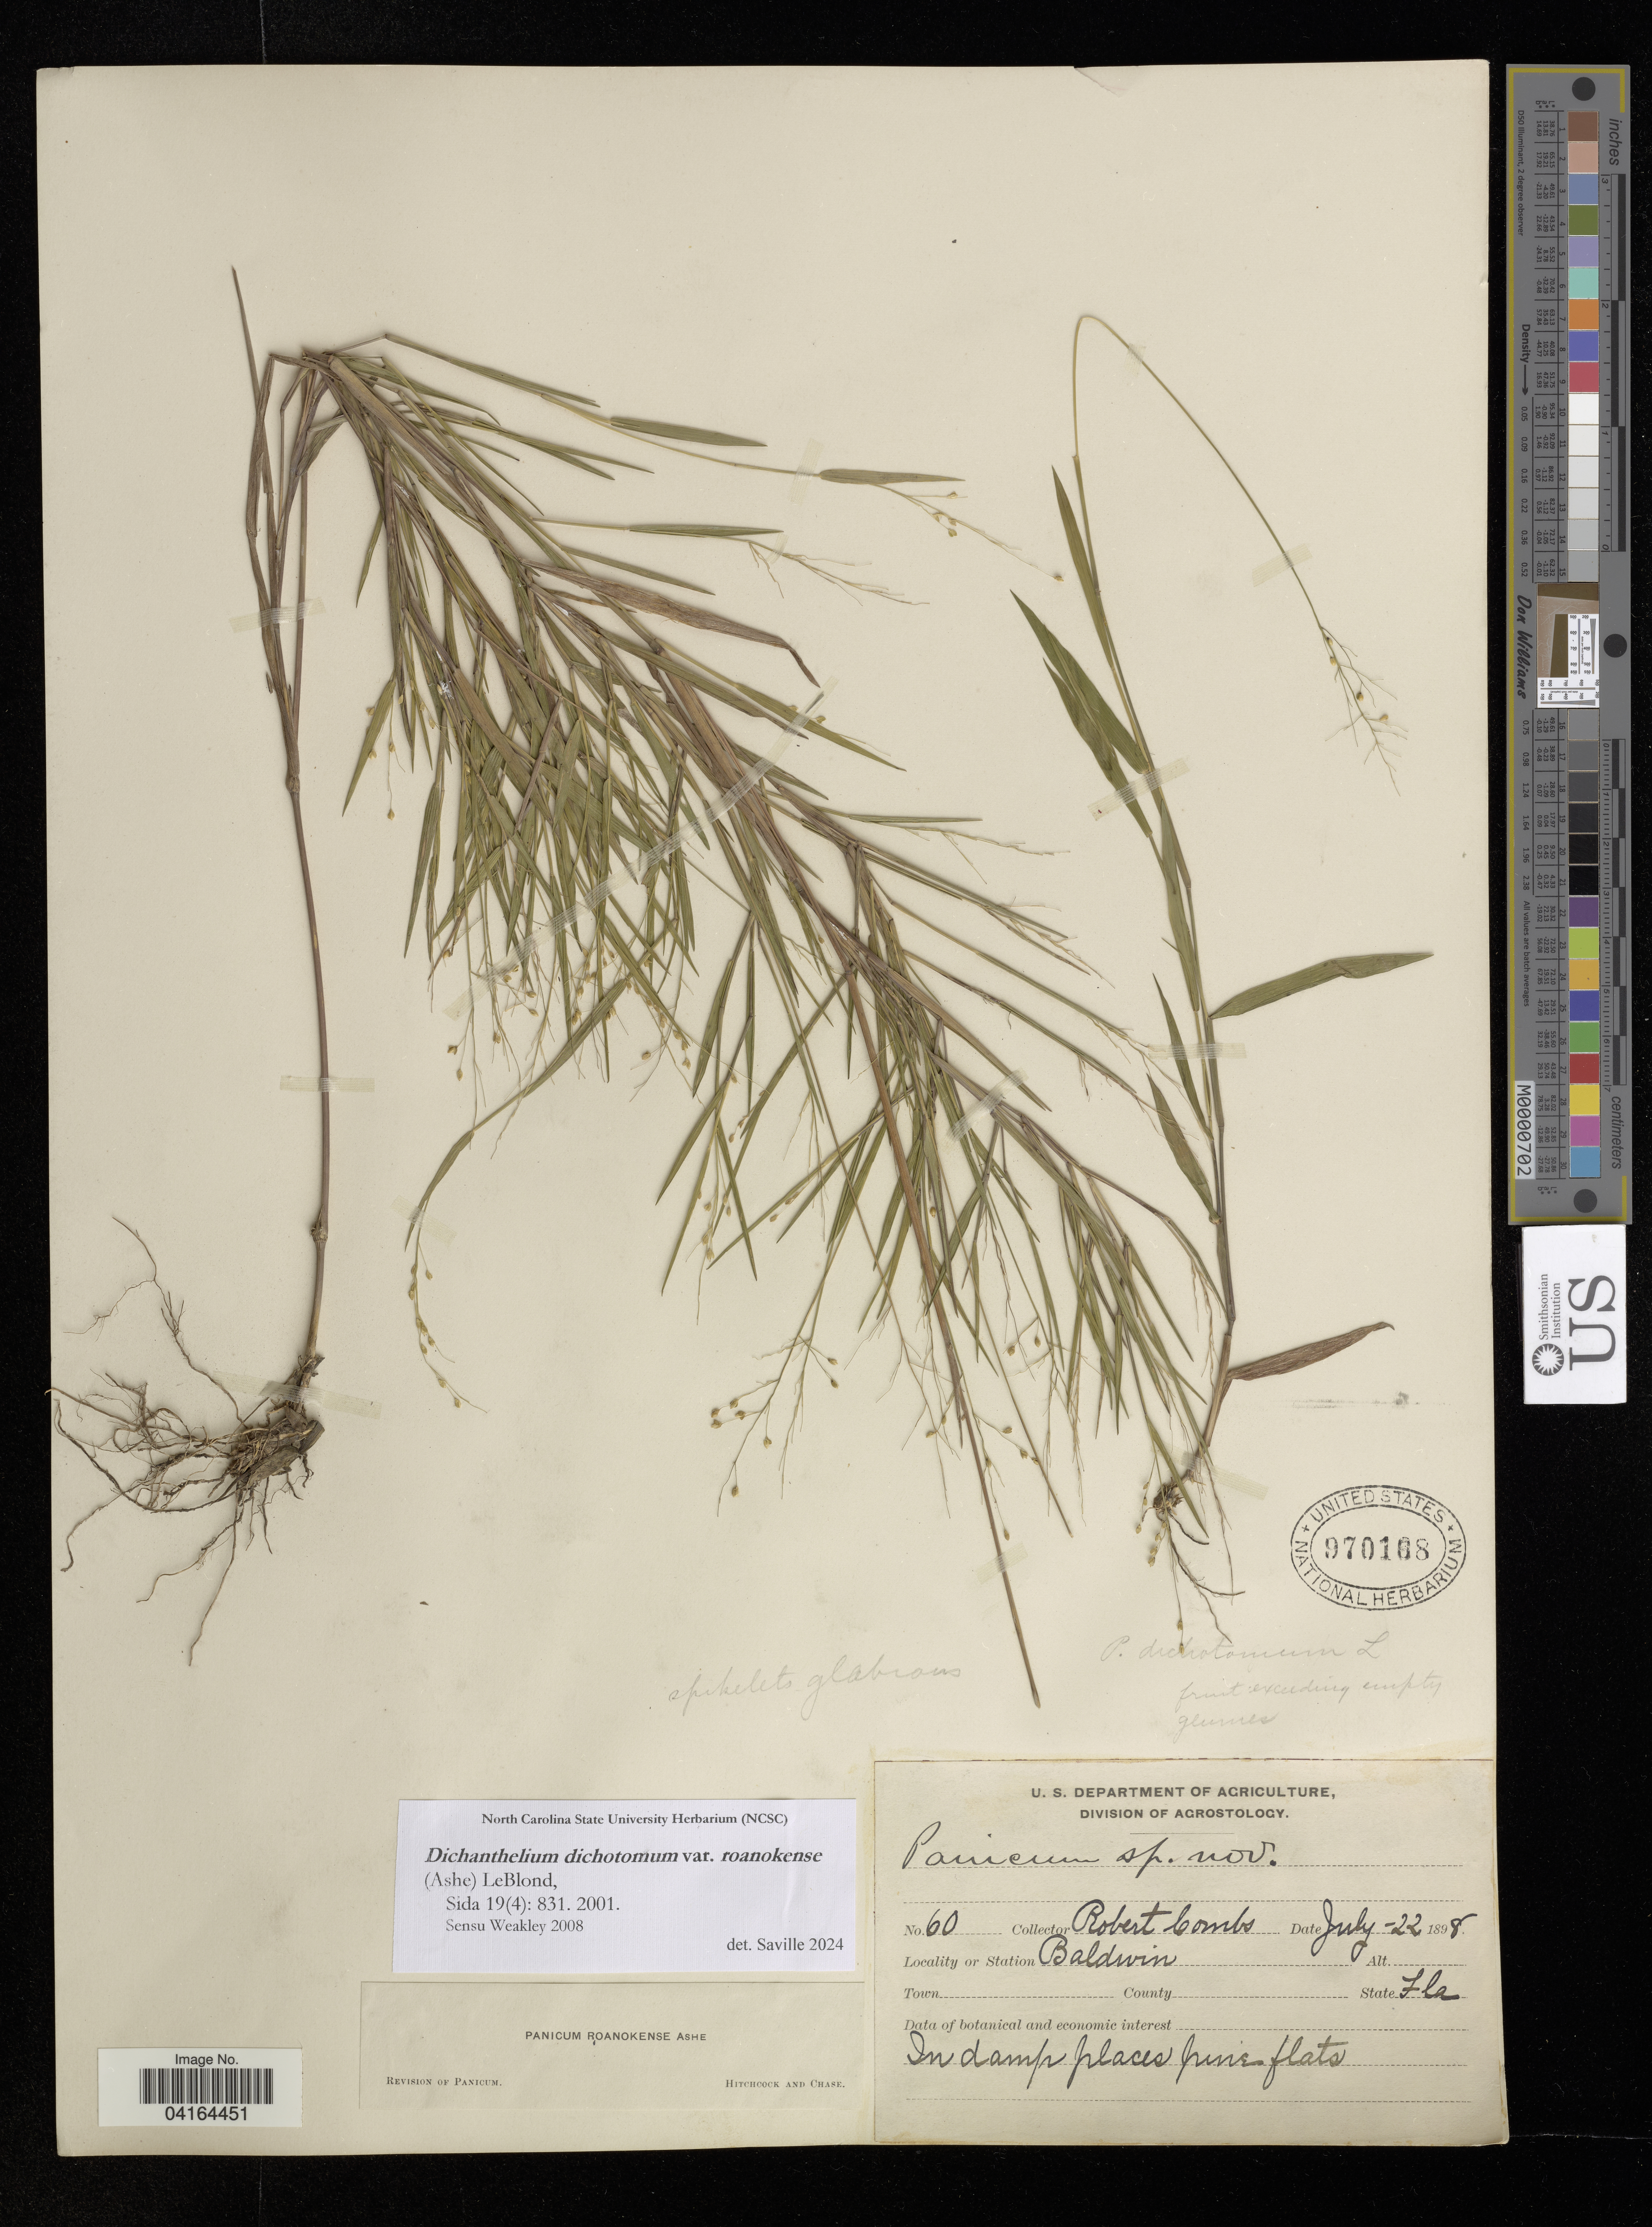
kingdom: Plantae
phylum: Tracheophyta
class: Liliopsida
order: Poales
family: Poaceae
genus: Dichanthelium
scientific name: Dichanthelium dichotomum var. roanokense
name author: (Ashe) LeBlond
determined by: Saville, A. C., (NCSC), North Carolina State University (UNITED STATES)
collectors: R. Combs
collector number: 60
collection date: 1898-07-22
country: United States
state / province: Florida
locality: Baldwin.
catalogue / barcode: US 970168